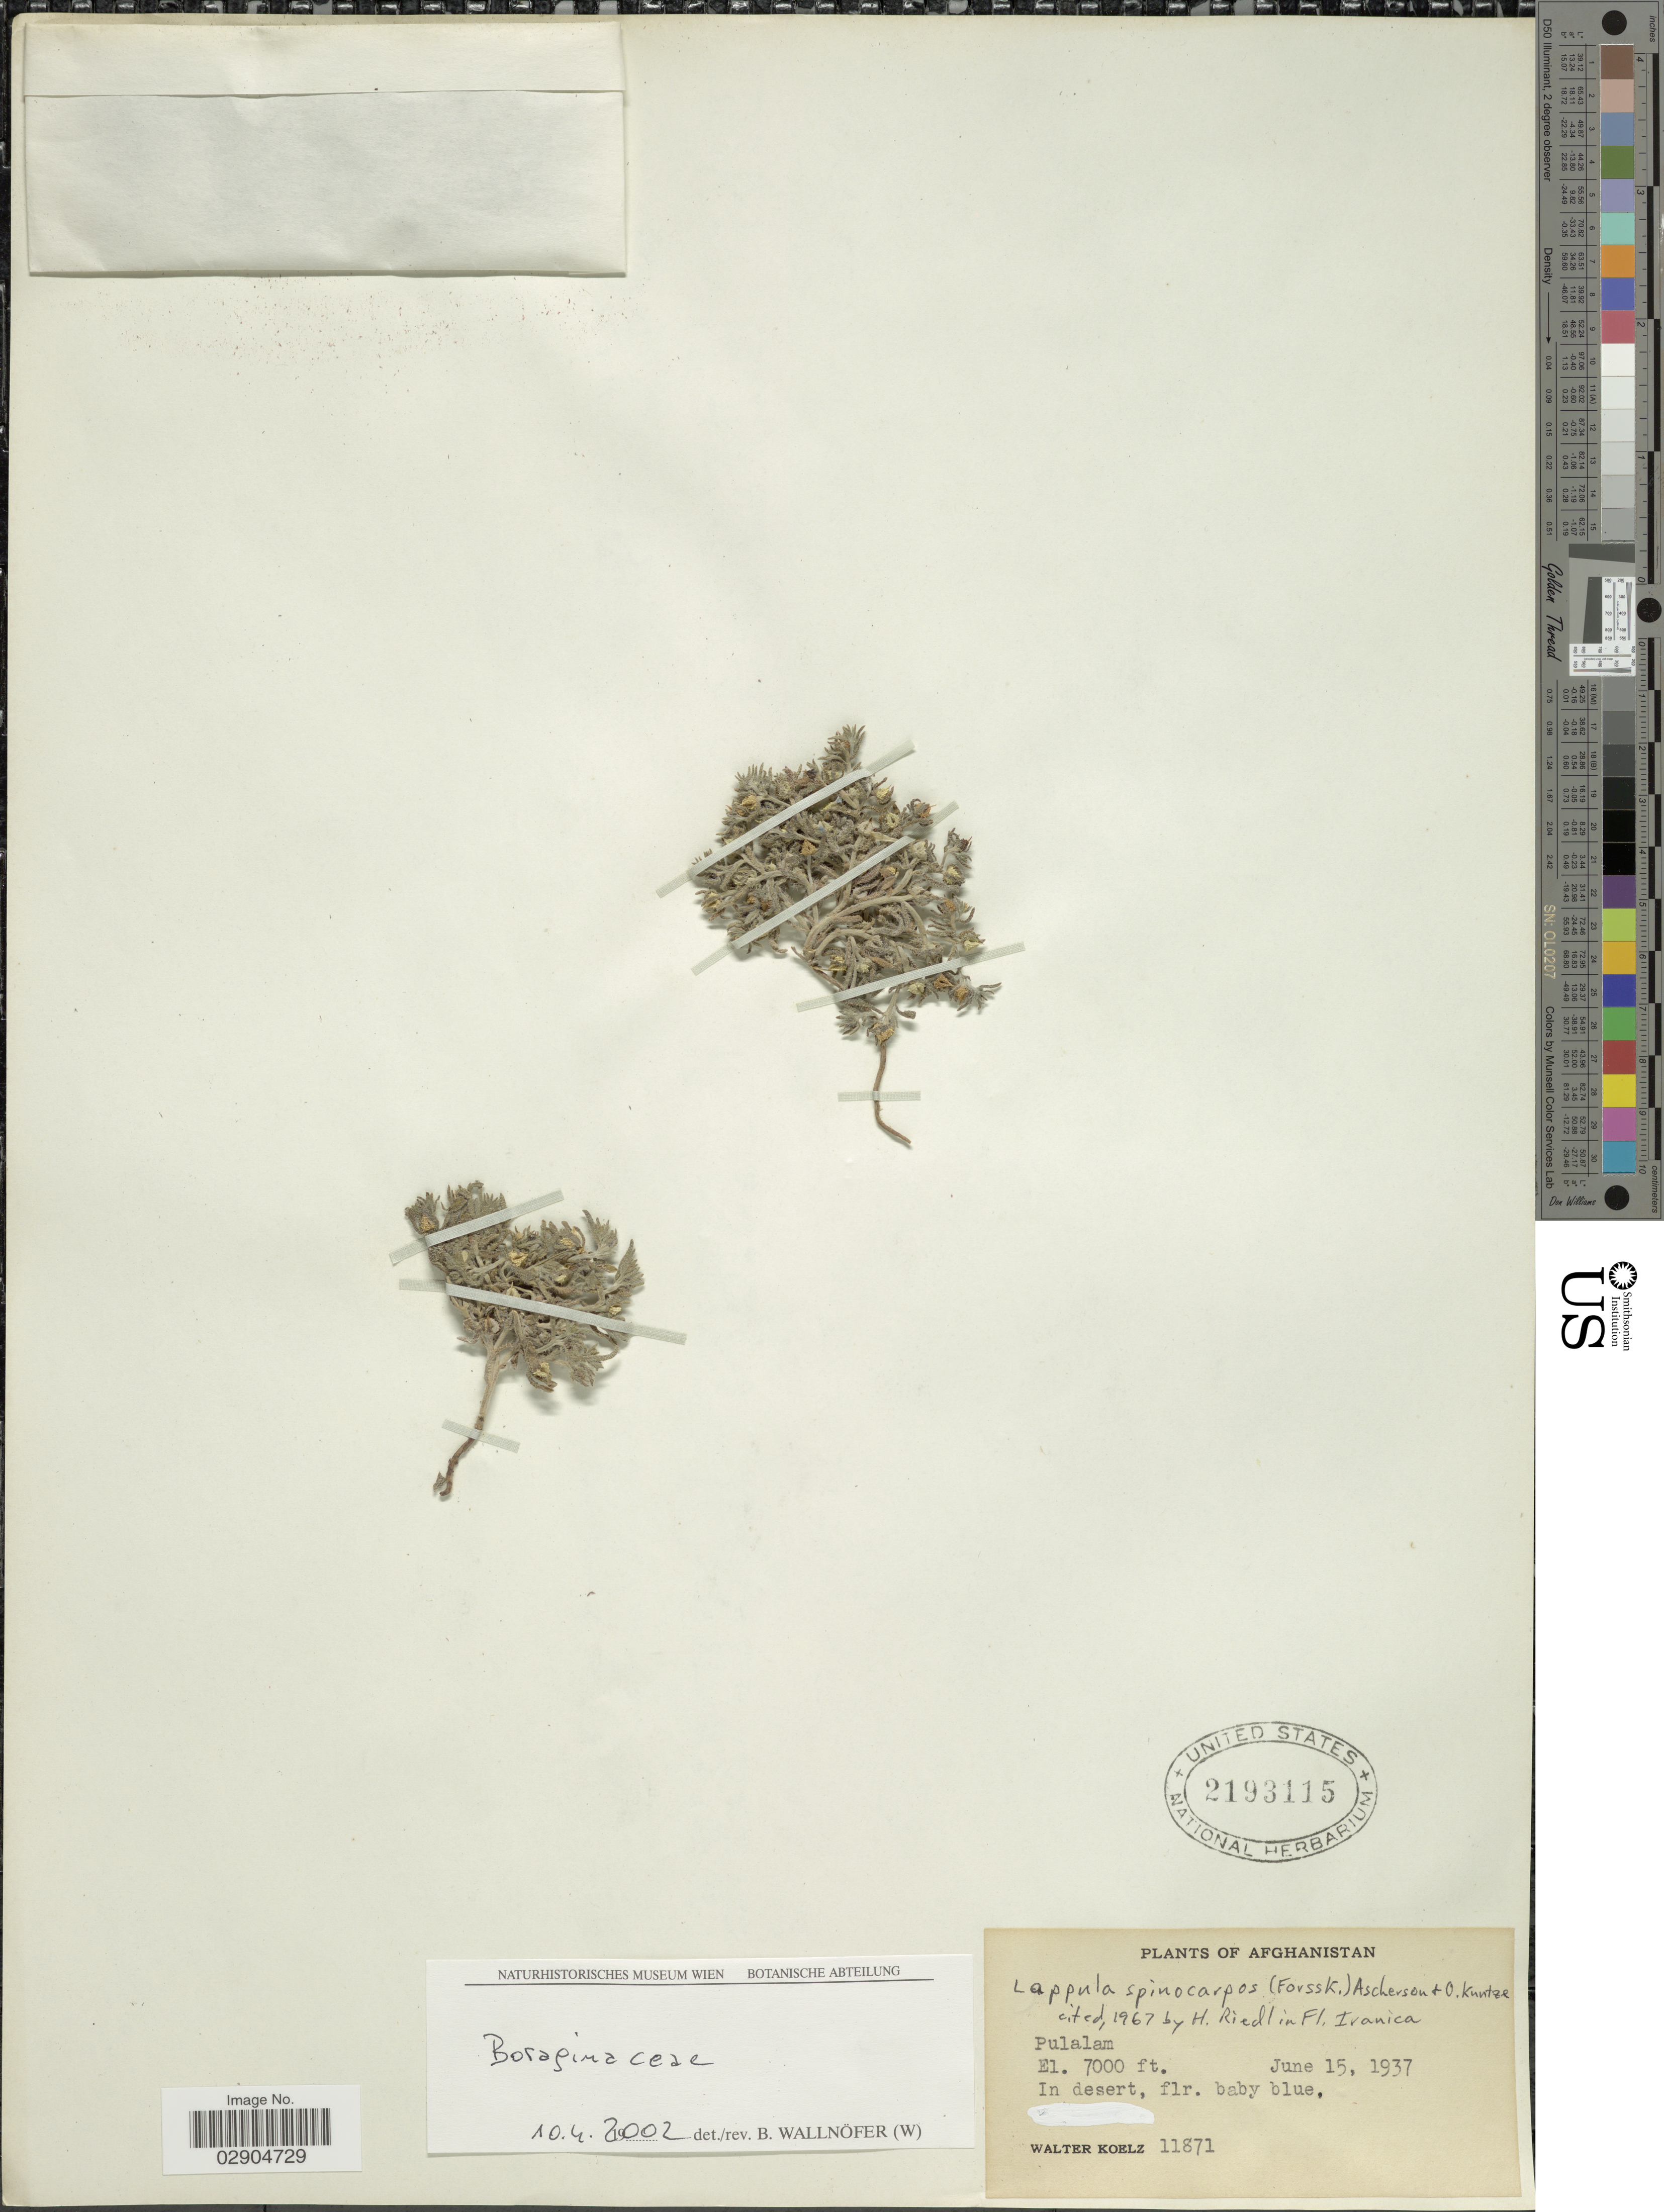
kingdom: Plantae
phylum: Tracheophyta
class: Magnoliopsida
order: Boraginales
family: Boraginaceae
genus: Lappula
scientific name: Lappula spinocarpos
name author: (Forssk.) Asch. ex Kuntze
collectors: W. N. Koelz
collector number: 11871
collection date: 1937-06-15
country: Afghanistan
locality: Pulalam.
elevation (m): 2134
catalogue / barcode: US 2193115